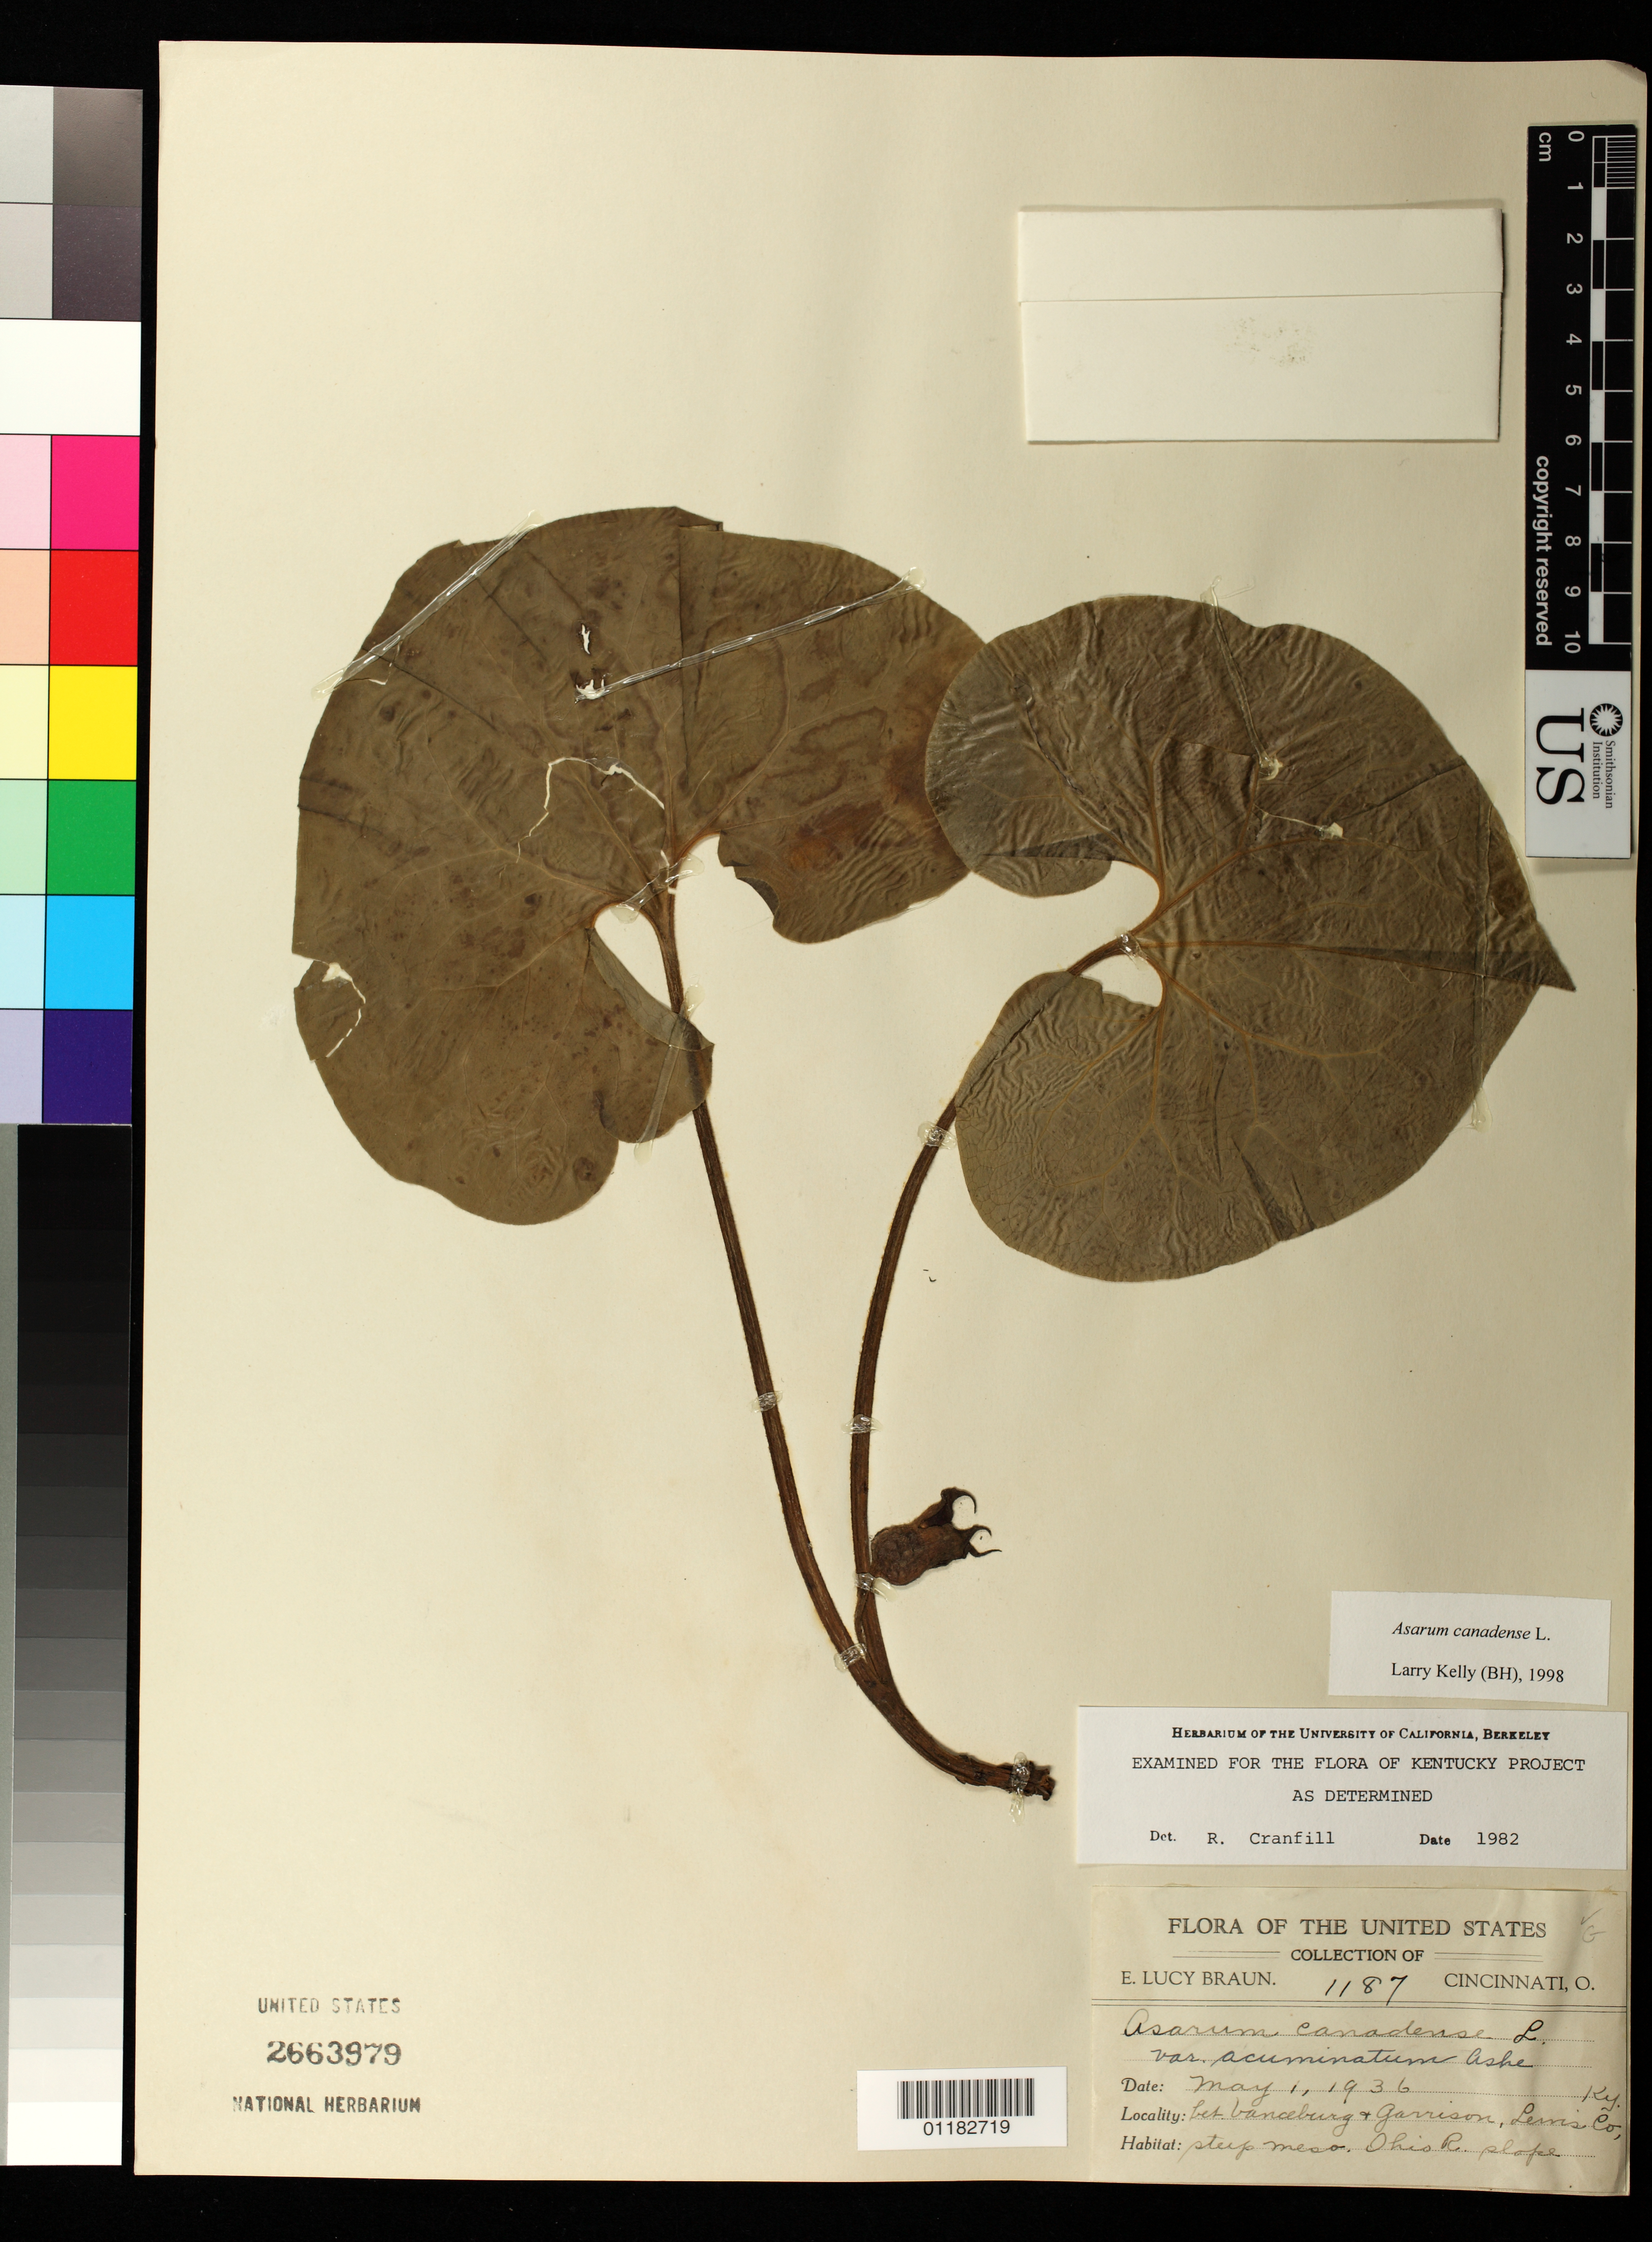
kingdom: Plantae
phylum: Tracheophyta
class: Magnoliopsida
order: Piperales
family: Aristolochiaceae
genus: Asarum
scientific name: Asarum canadense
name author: L.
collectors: E. L. Braun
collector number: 1187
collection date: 1936-05-01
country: United States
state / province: Kentucky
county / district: Lewis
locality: Lewis County: between Vanceburg and Garrison. Steep Meso. Ohio R. slope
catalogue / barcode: US 2663979